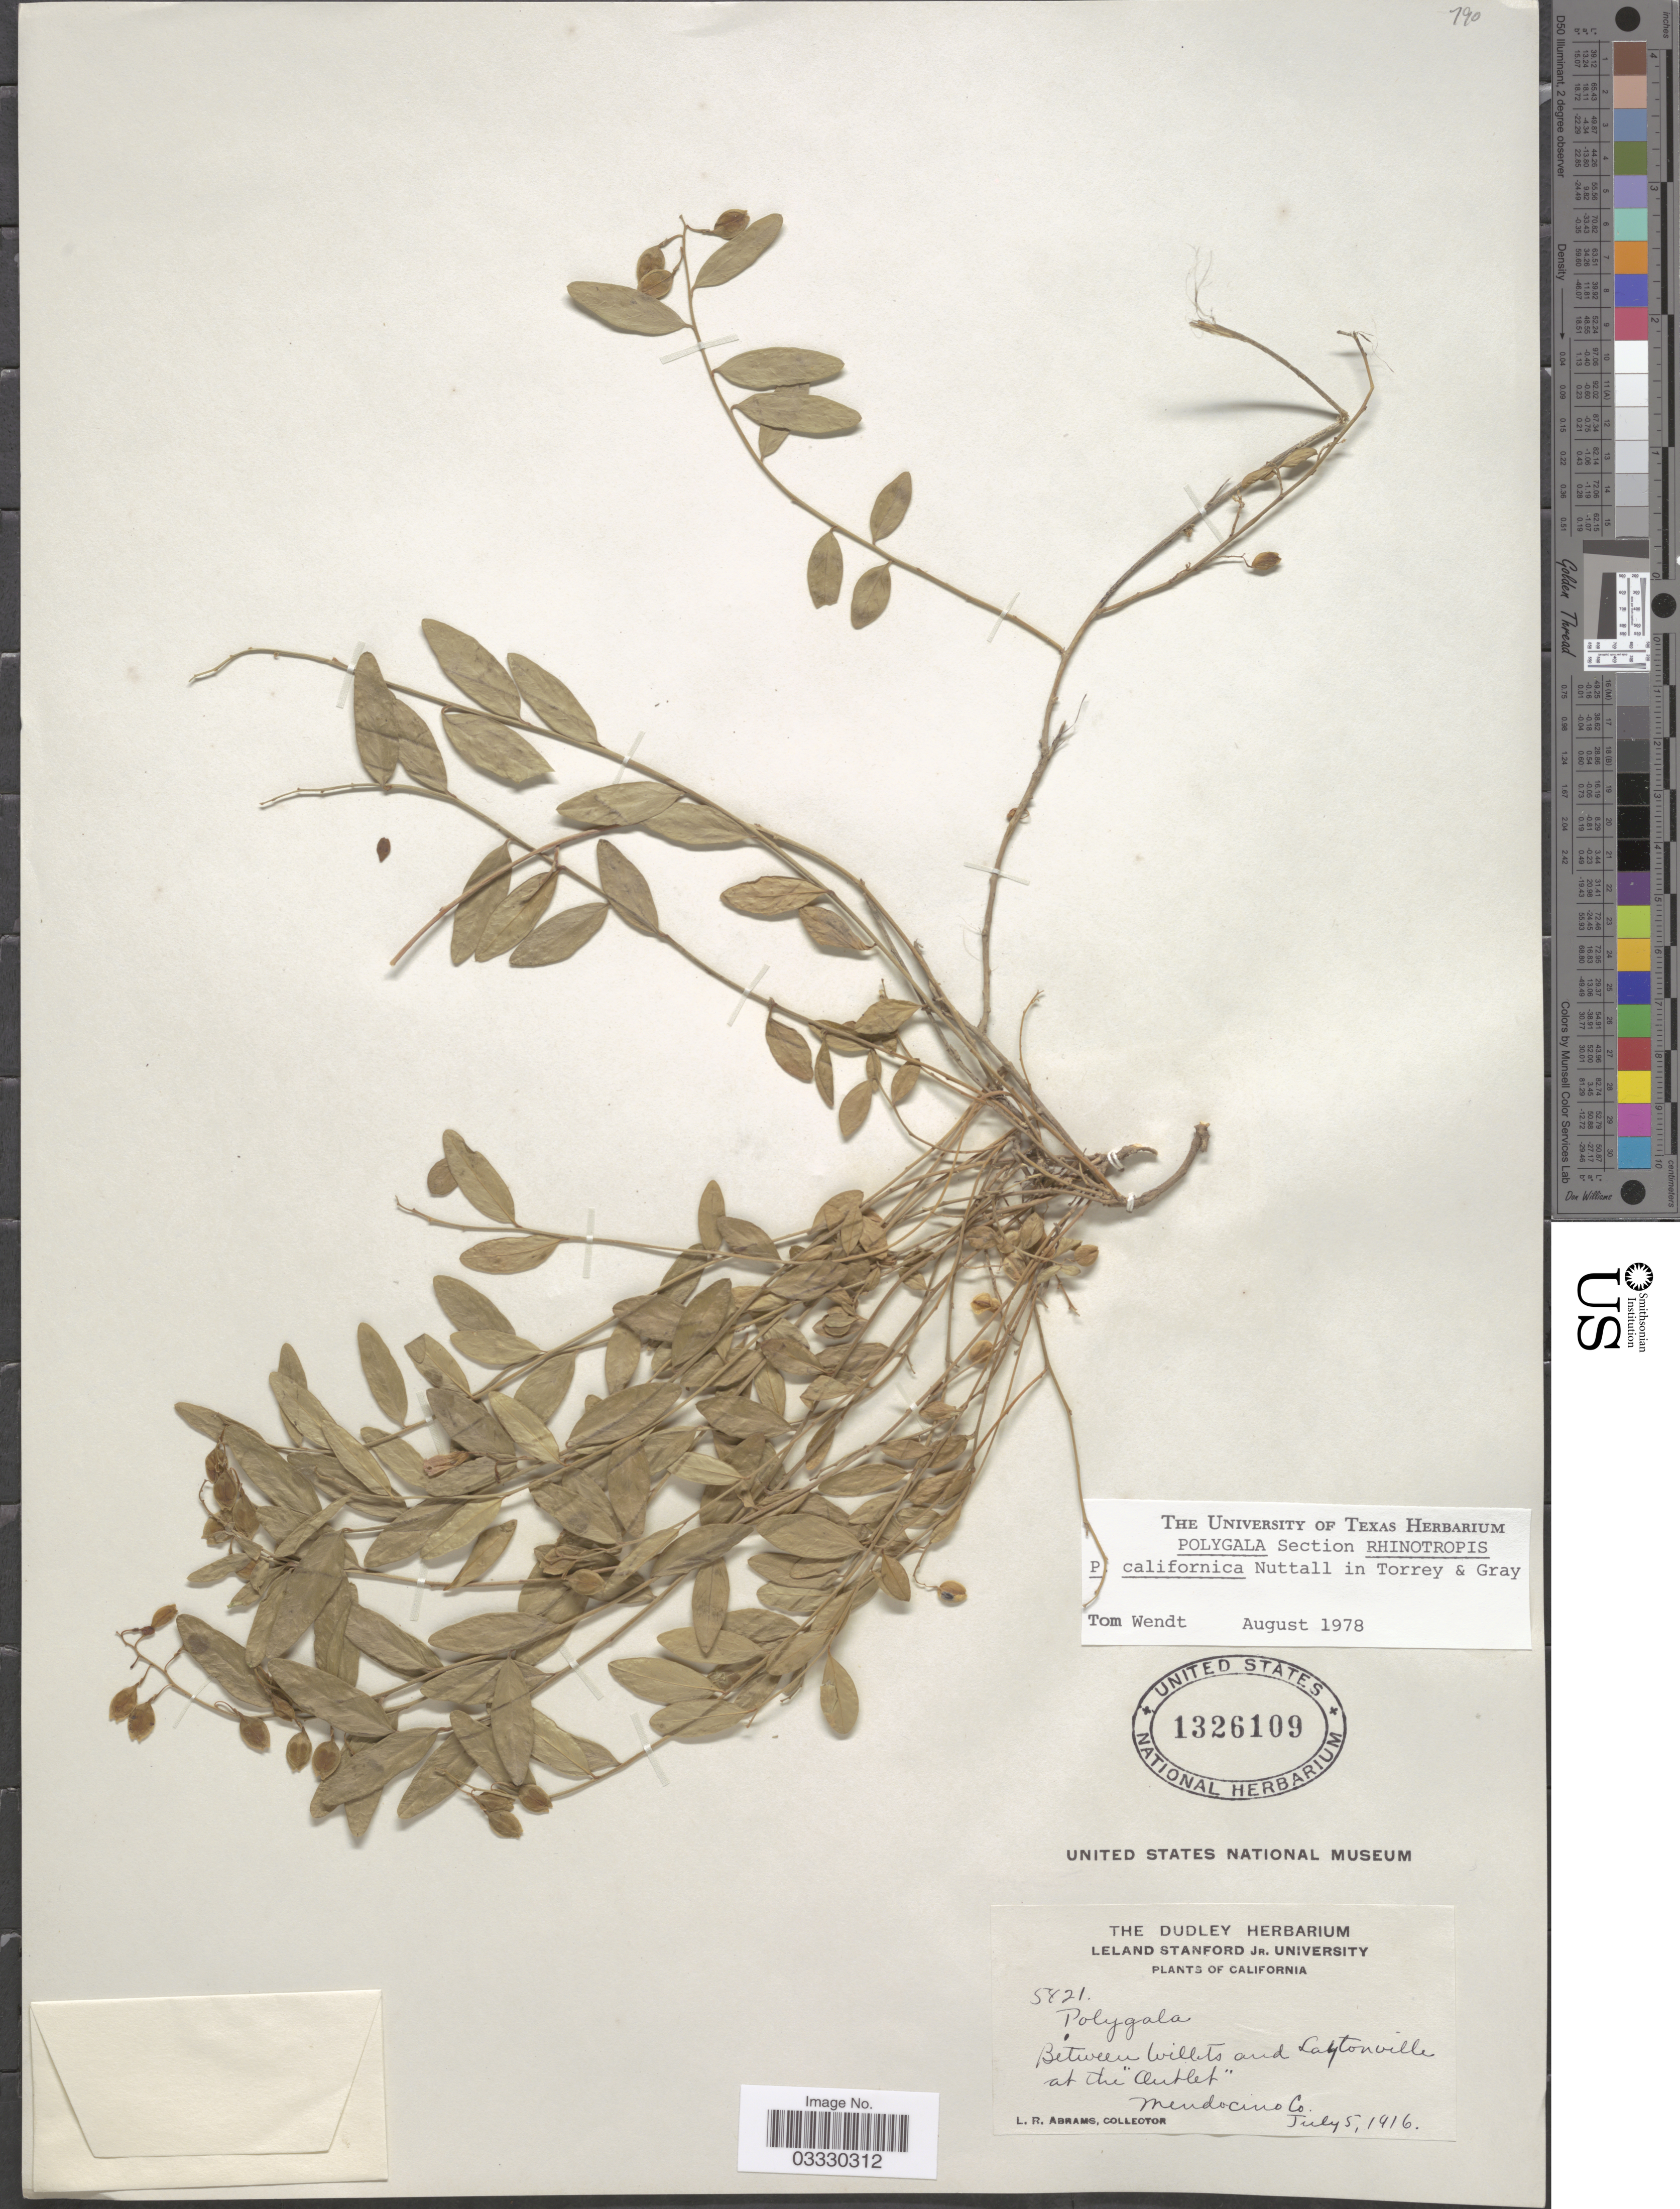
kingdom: Plantae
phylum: Tracheophyta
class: Magnoliopsida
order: Fabales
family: Polygalaceae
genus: Rhinotropis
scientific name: Rhinotropis californica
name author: (Nutt.) J.R. Abbott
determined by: Strong, Mark T., (BOT), Smithsonian Institution - National Museum of Natural History (UNITED STATES)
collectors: L. Abrams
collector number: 5821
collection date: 1916-07-05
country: United States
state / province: California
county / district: Mendocino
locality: Between Willits and Laytonville. Mendocino Co.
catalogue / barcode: US 1326109